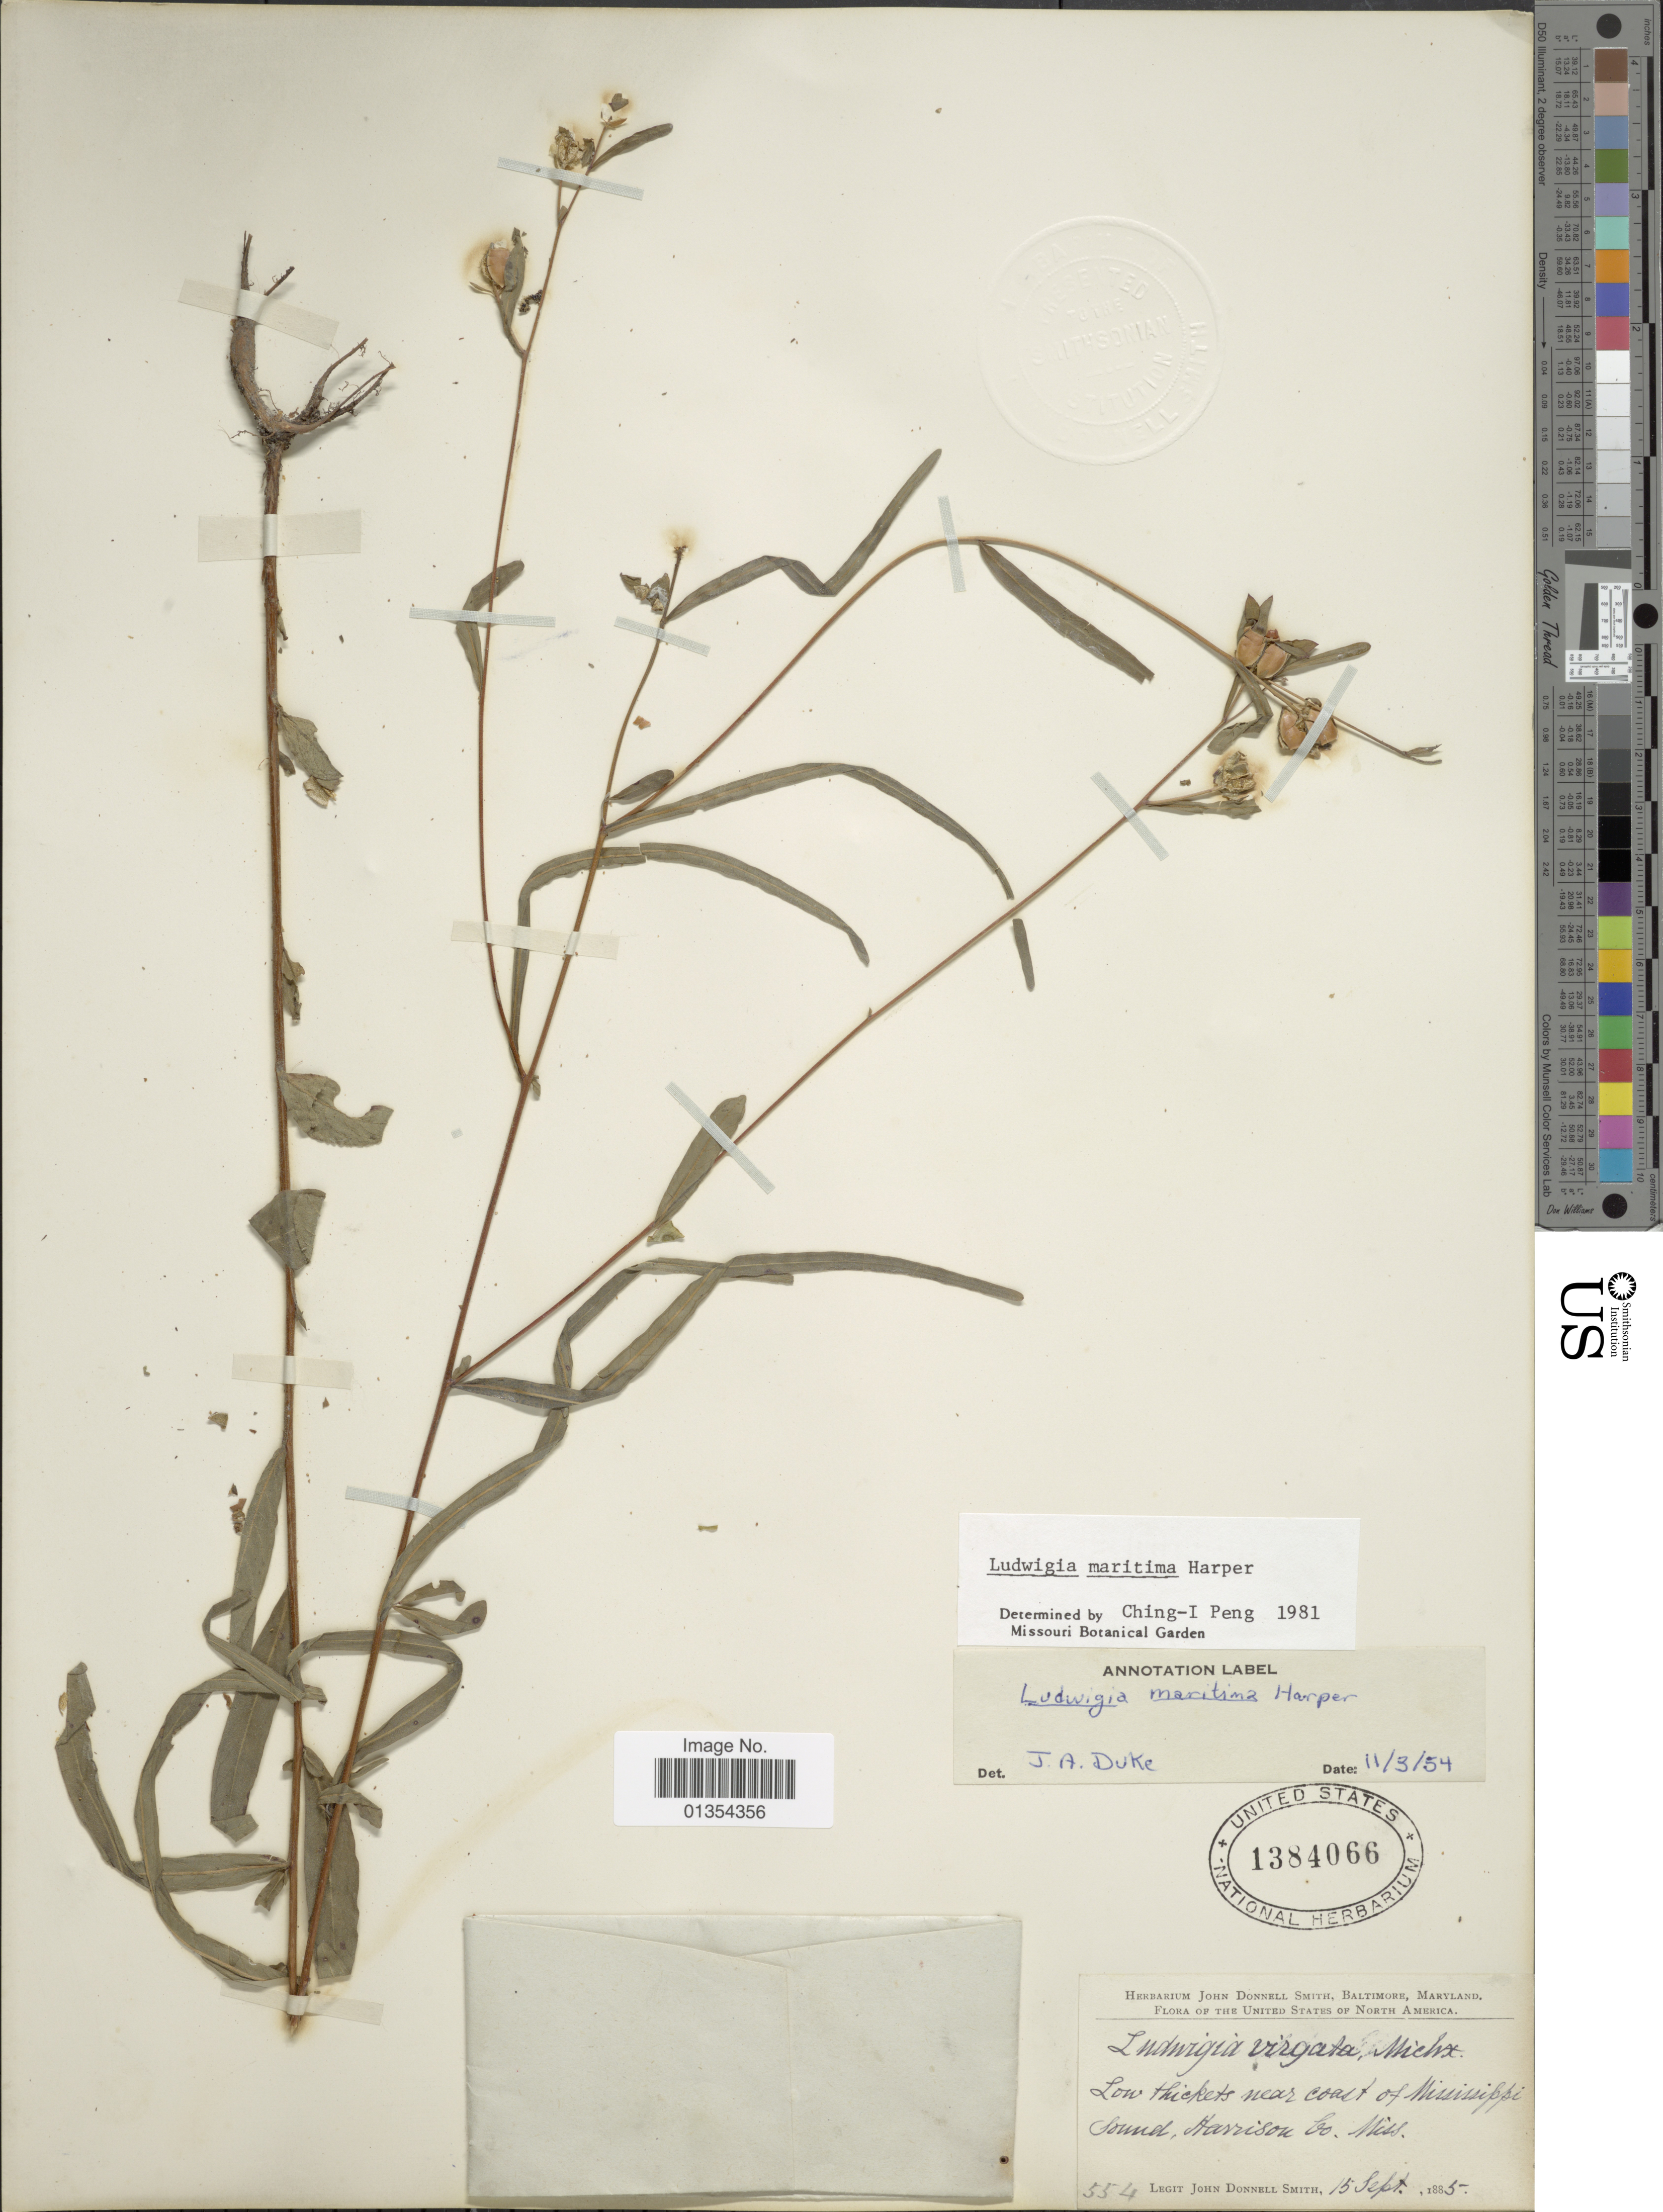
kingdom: Plantae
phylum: Tracheophyta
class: Magnoliopsida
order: Myrtales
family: Onagraceae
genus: Ludwigia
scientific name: Ludwigia maritima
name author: R.M. Harper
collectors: J. Donnell Smith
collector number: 554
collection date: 1885-09-15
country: United States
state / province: Mississippi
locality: Near coast of Mississippi Sound, Harrison Co.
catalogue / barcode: US 1384066